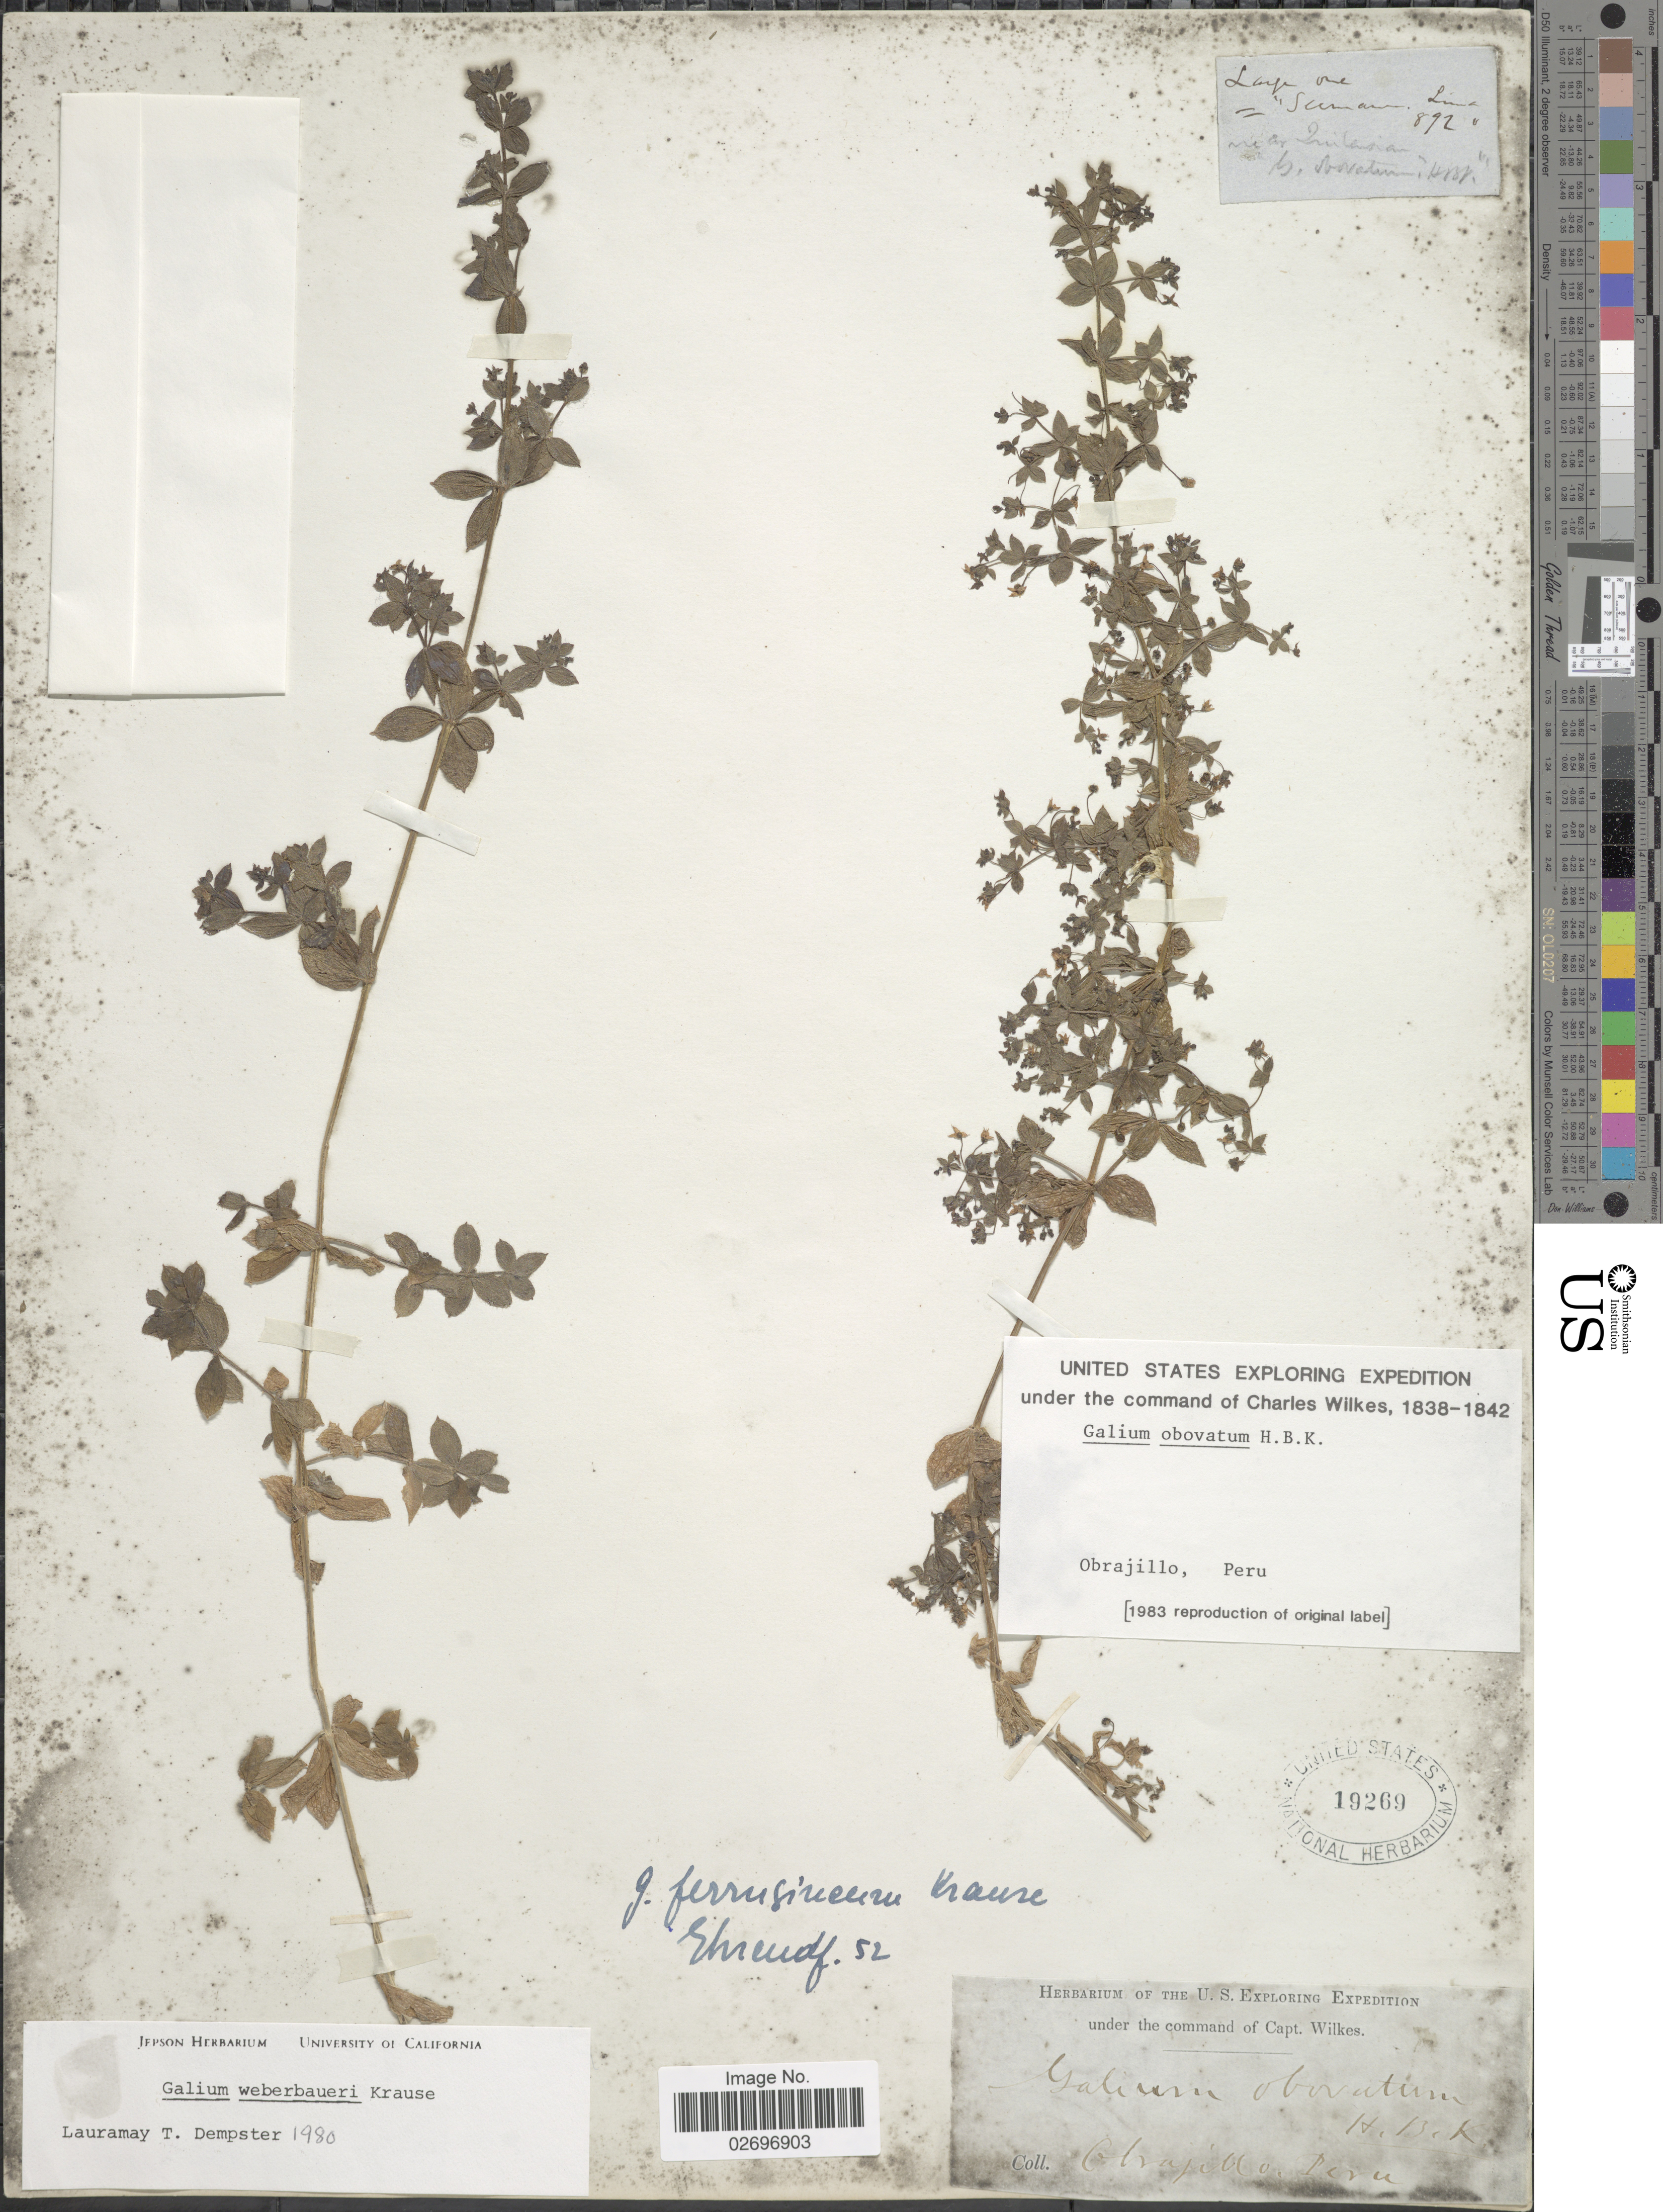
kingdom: Plantae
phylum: Tracheophyta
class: Magnoliopsida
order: Gentianales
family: Rubiaceae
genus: Galium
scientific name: Galium weberbaueri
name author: K. Krause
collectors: Wilkes Explor. Exped.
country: Peru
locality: Obrajillo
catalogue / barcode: US 19269